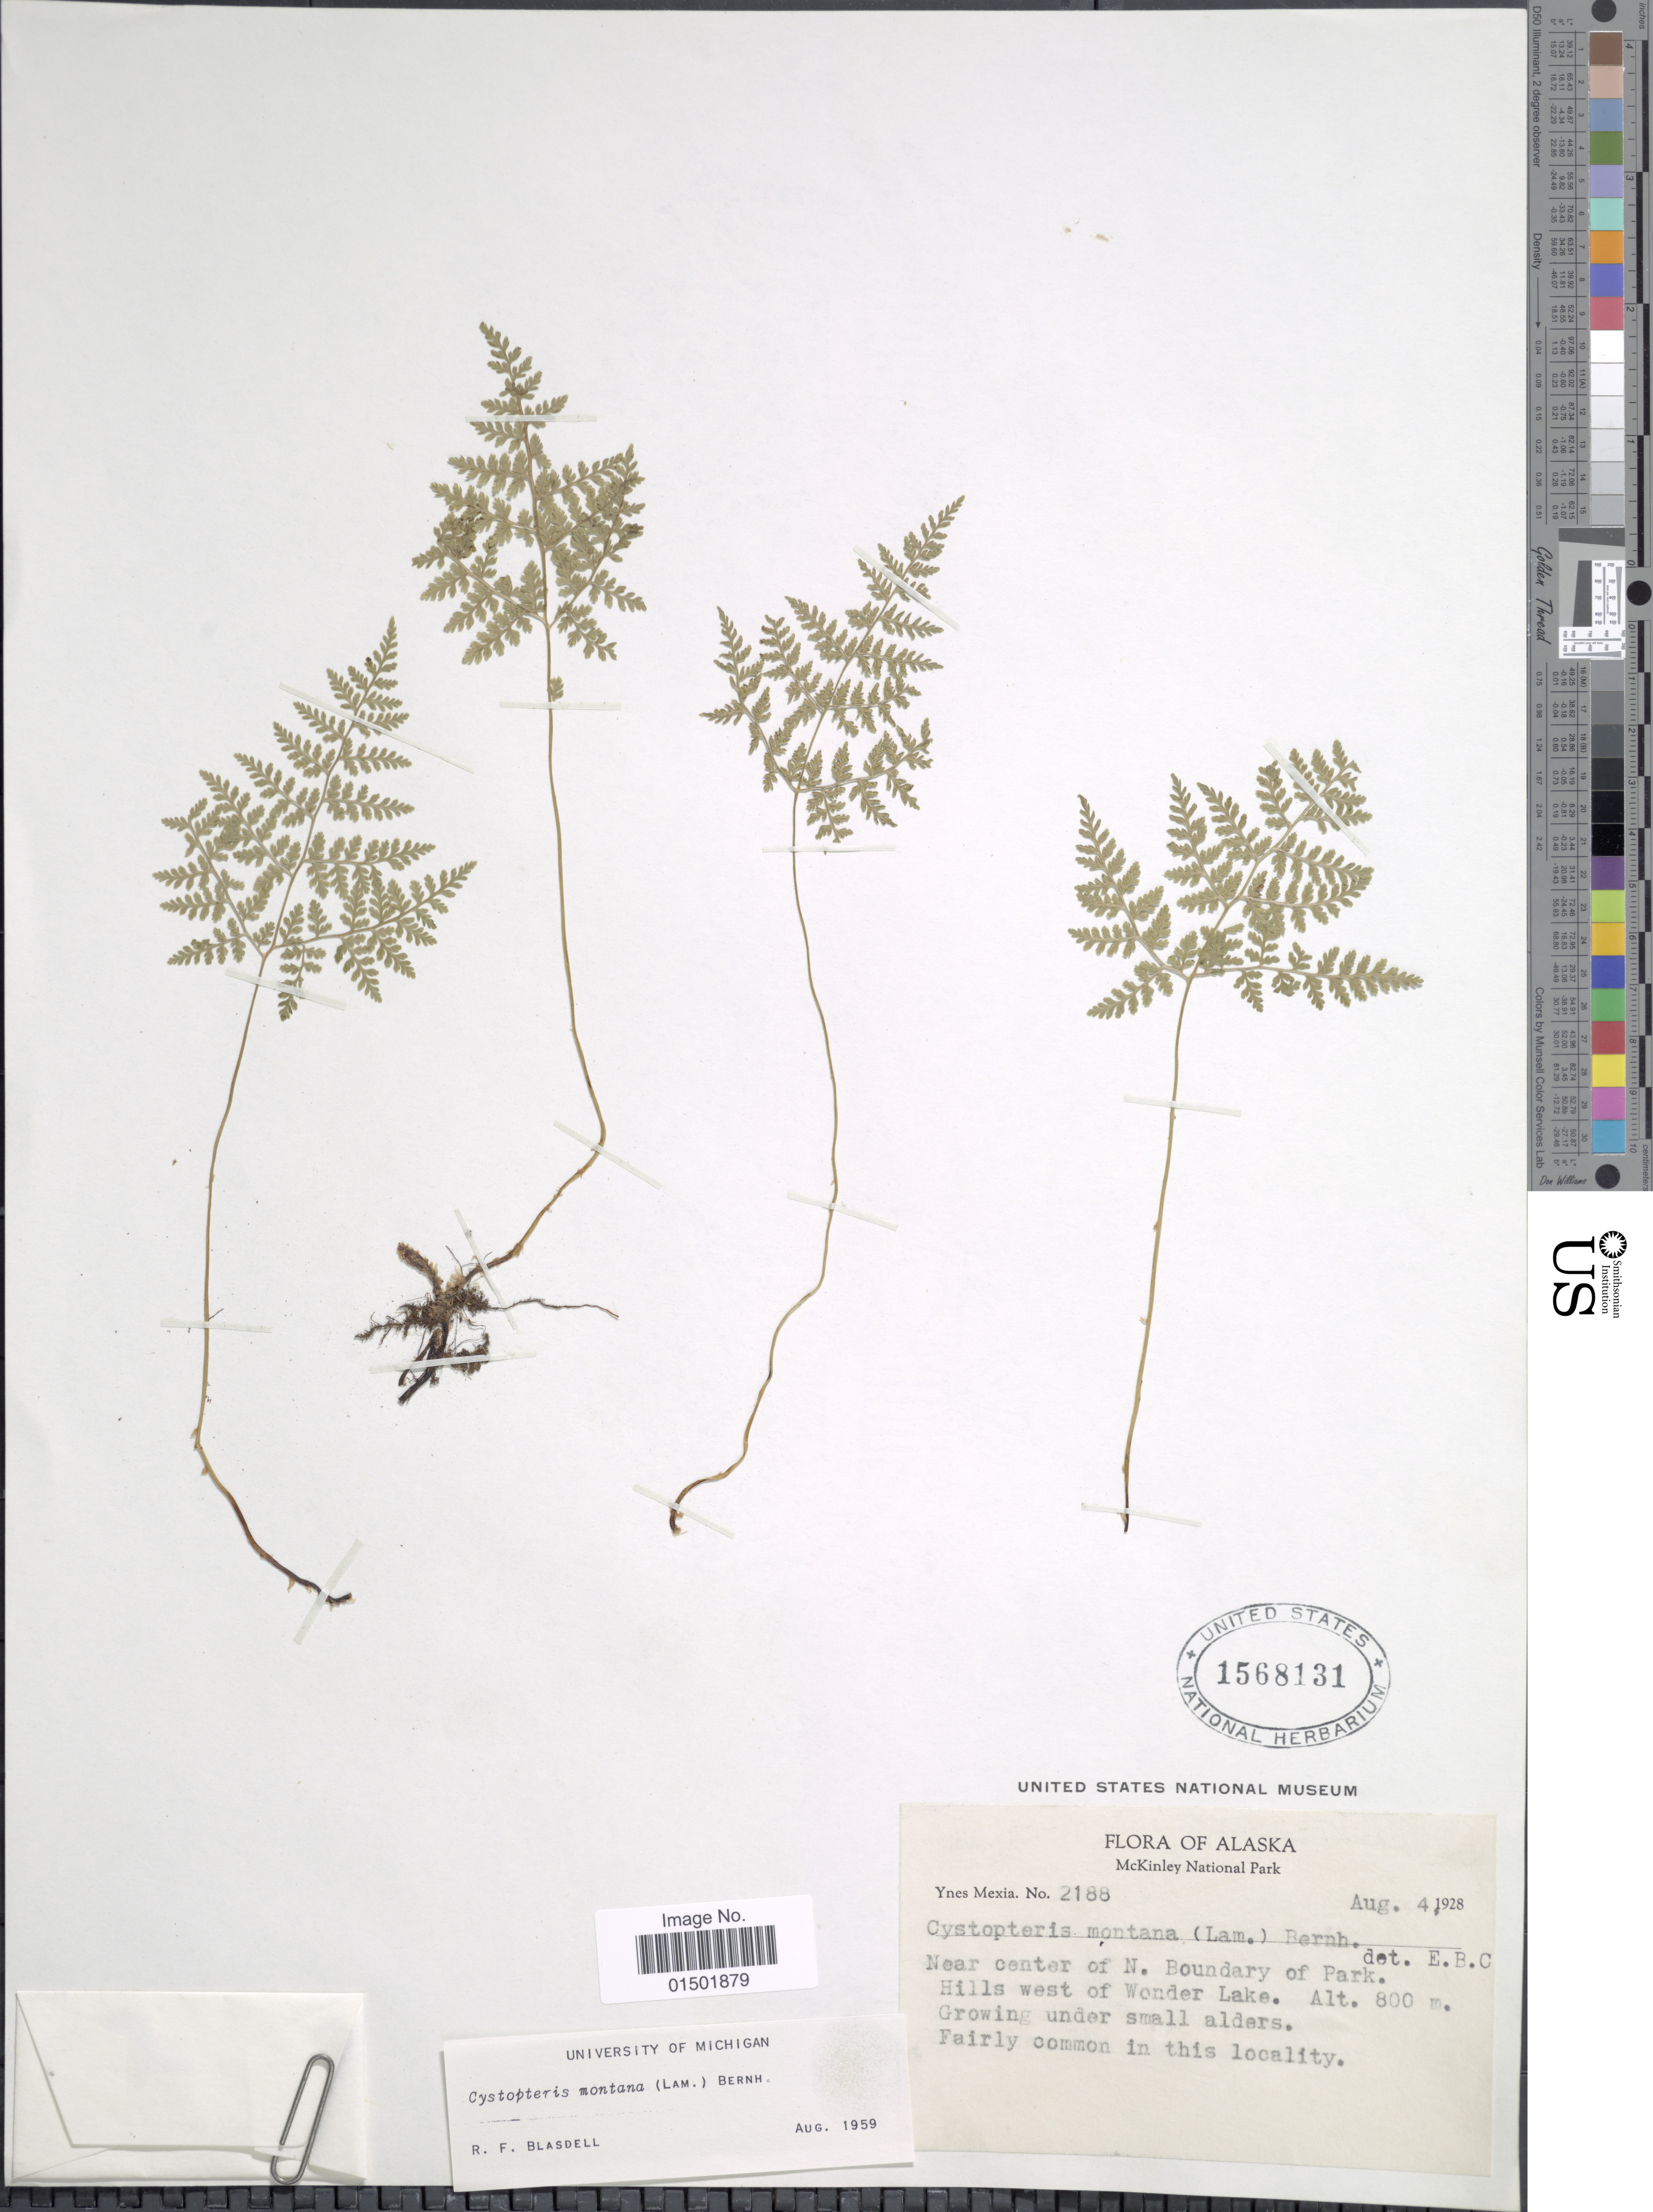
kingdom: Plantae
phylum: Tracheophyta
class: Polypodiopsida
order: Polypodiales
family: Cystopteridaceae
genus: Cystopteris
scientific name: Cystopteris montana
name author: (Lam.) Desv.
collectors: Y. Mexia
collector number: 2188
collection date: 1928-08-04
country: United States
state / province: Alaska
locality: McKinley National Park. Near center of N. Boundary of Park. Hills west of Wonder Lake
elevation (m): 800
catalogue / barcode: US 1568131